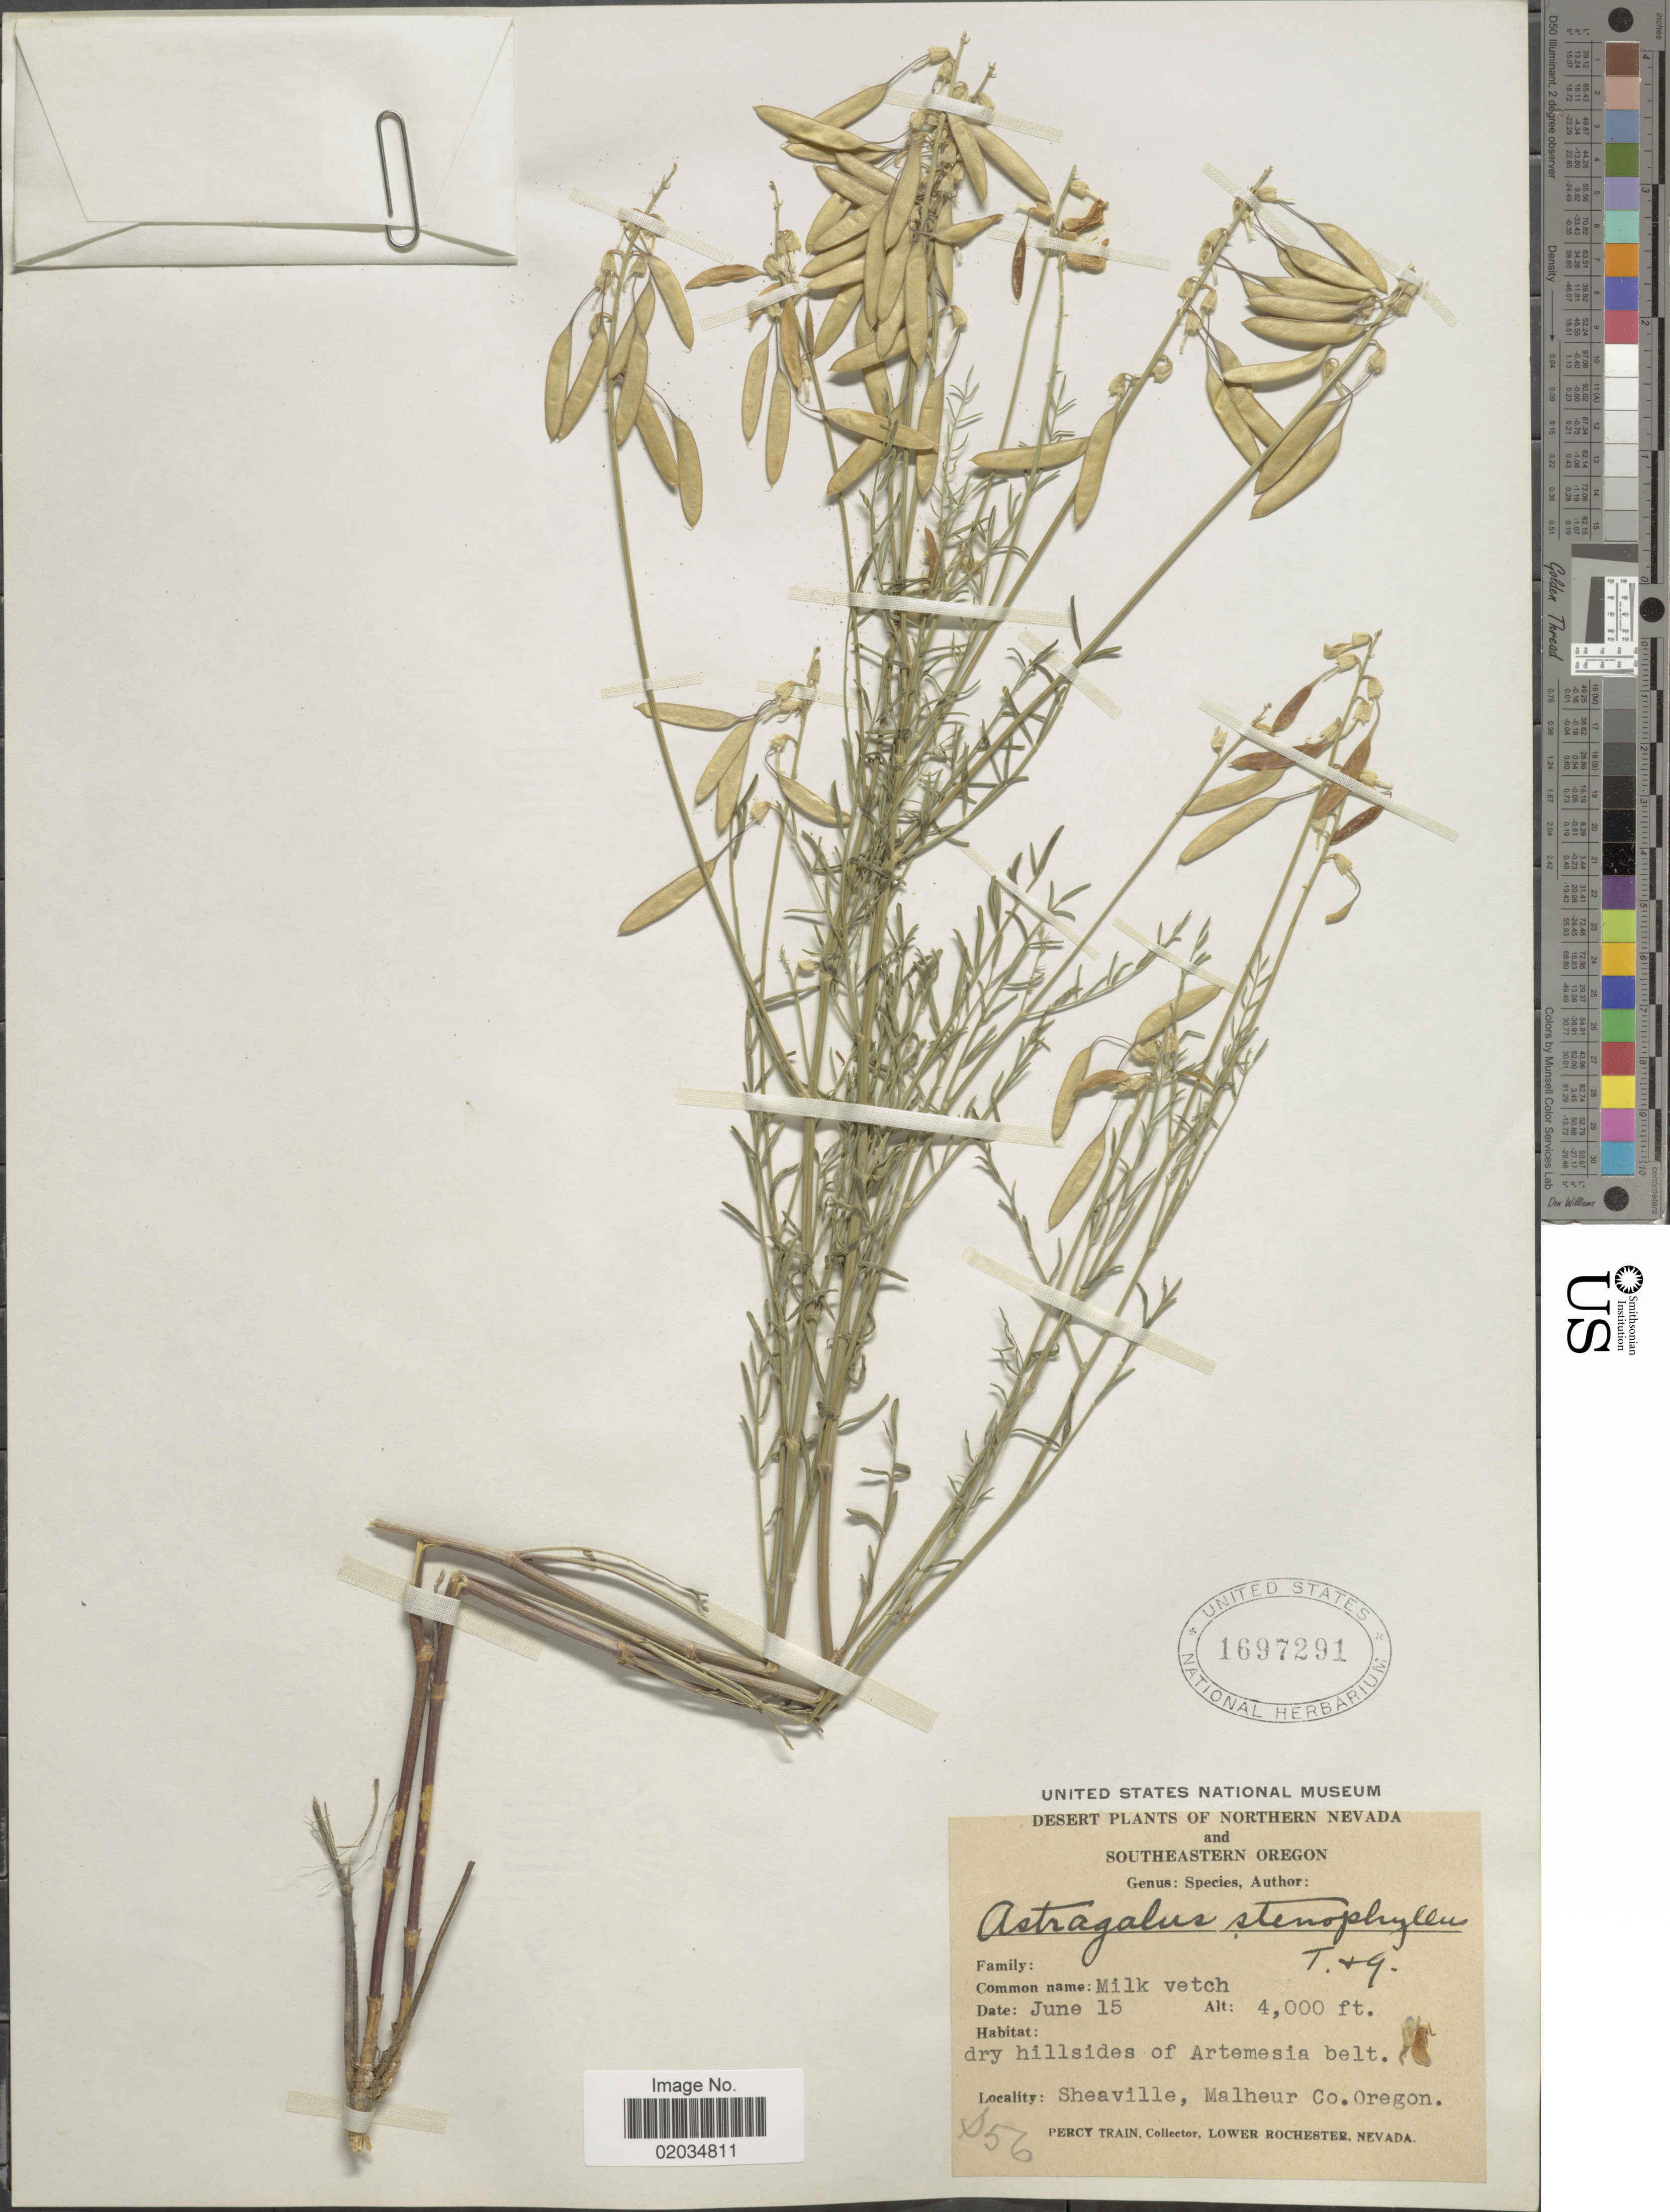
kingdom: Plantae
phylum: Tracheophyta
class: Magnoliopsida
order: Fabales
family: Fabaceae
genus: Astragalus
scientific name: Astragalus stenophyllus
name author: Torr. & A. Gray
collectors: P. Train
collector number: s56*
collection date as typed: Transcribed d/m/y: /6/15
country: United States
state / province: Oregon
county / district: Malheur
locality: Southeastern Oregon. Artemesia belt. Sheaville, Malheur Co.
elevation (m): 1219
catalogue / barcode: US 1697291